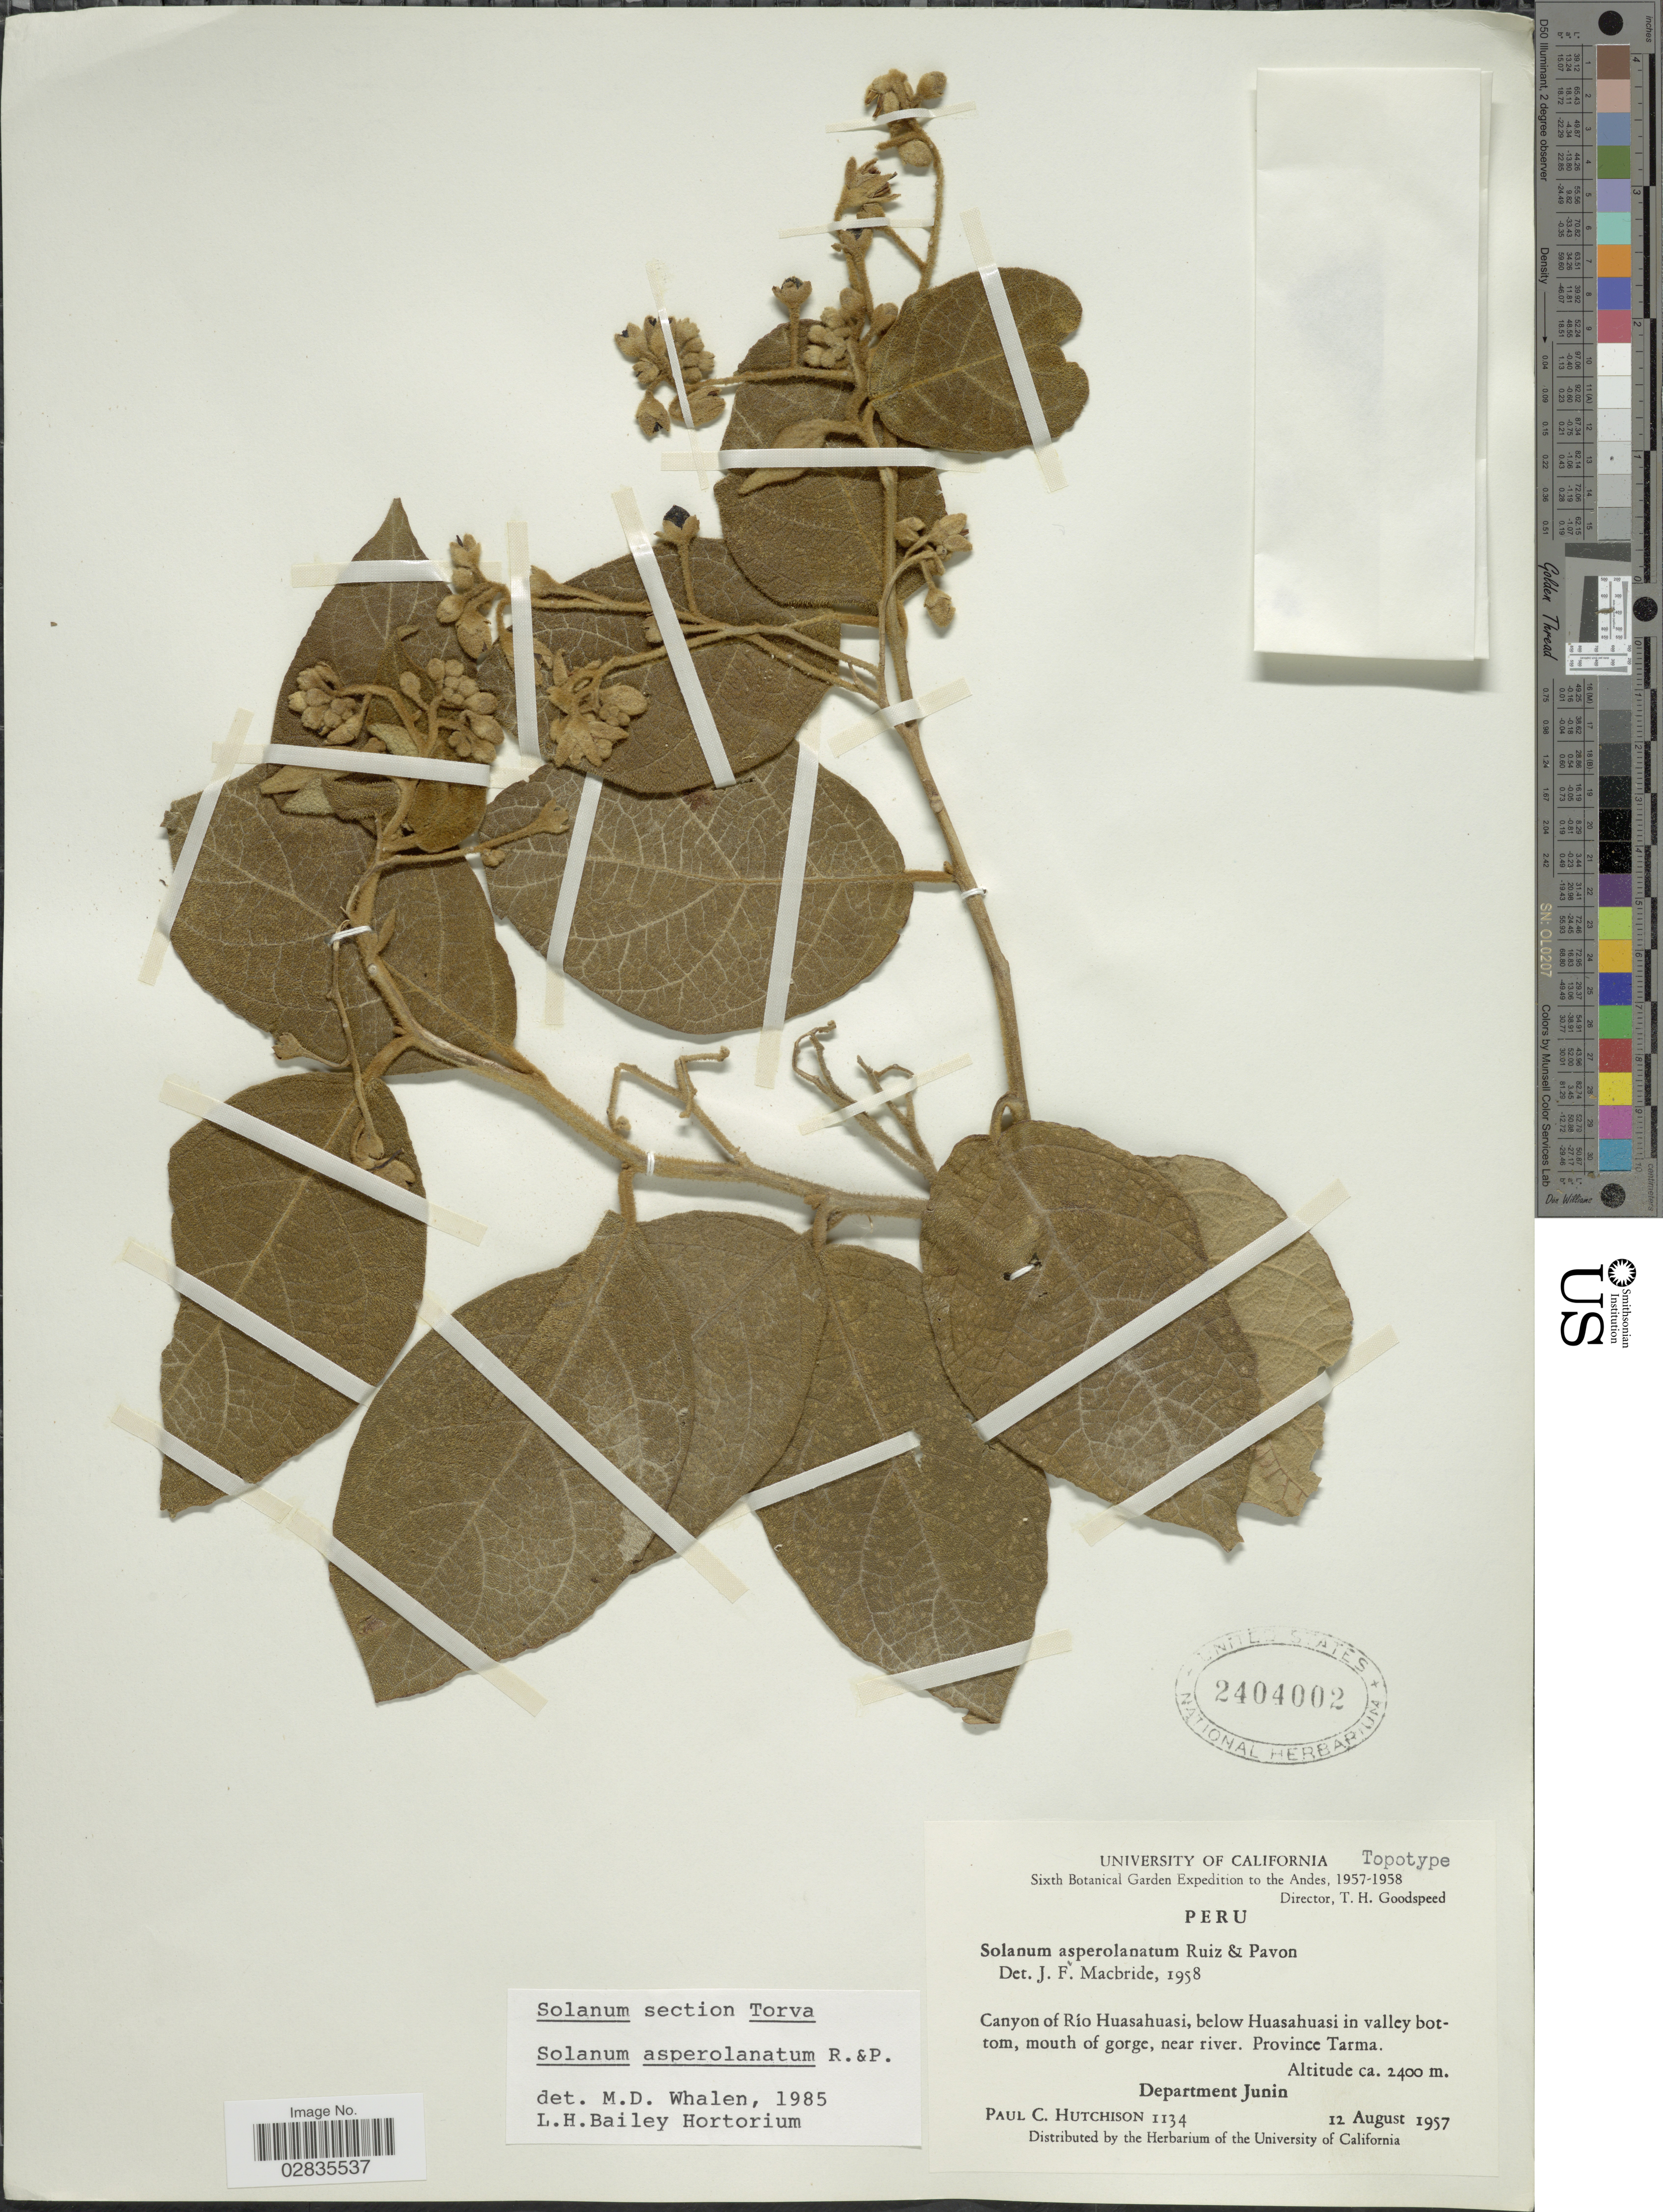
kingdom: Plantae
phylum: Tracheophyta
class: Magnoliopsida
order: Solanales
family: Solanaceae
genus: Solanum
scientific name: Solanum asperolanatum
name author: Ruiz & Pav.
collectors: P. C. Hutchison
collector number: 1134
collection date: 1957-08-12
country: Peru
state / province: Junín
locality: Andes, Canyon of Río Huasahuasi, below Huasahuasi in valley bottom, mouth of gorge, near river, Province Tarma, Department Junin.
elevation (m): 2400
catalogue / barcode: US 2404002